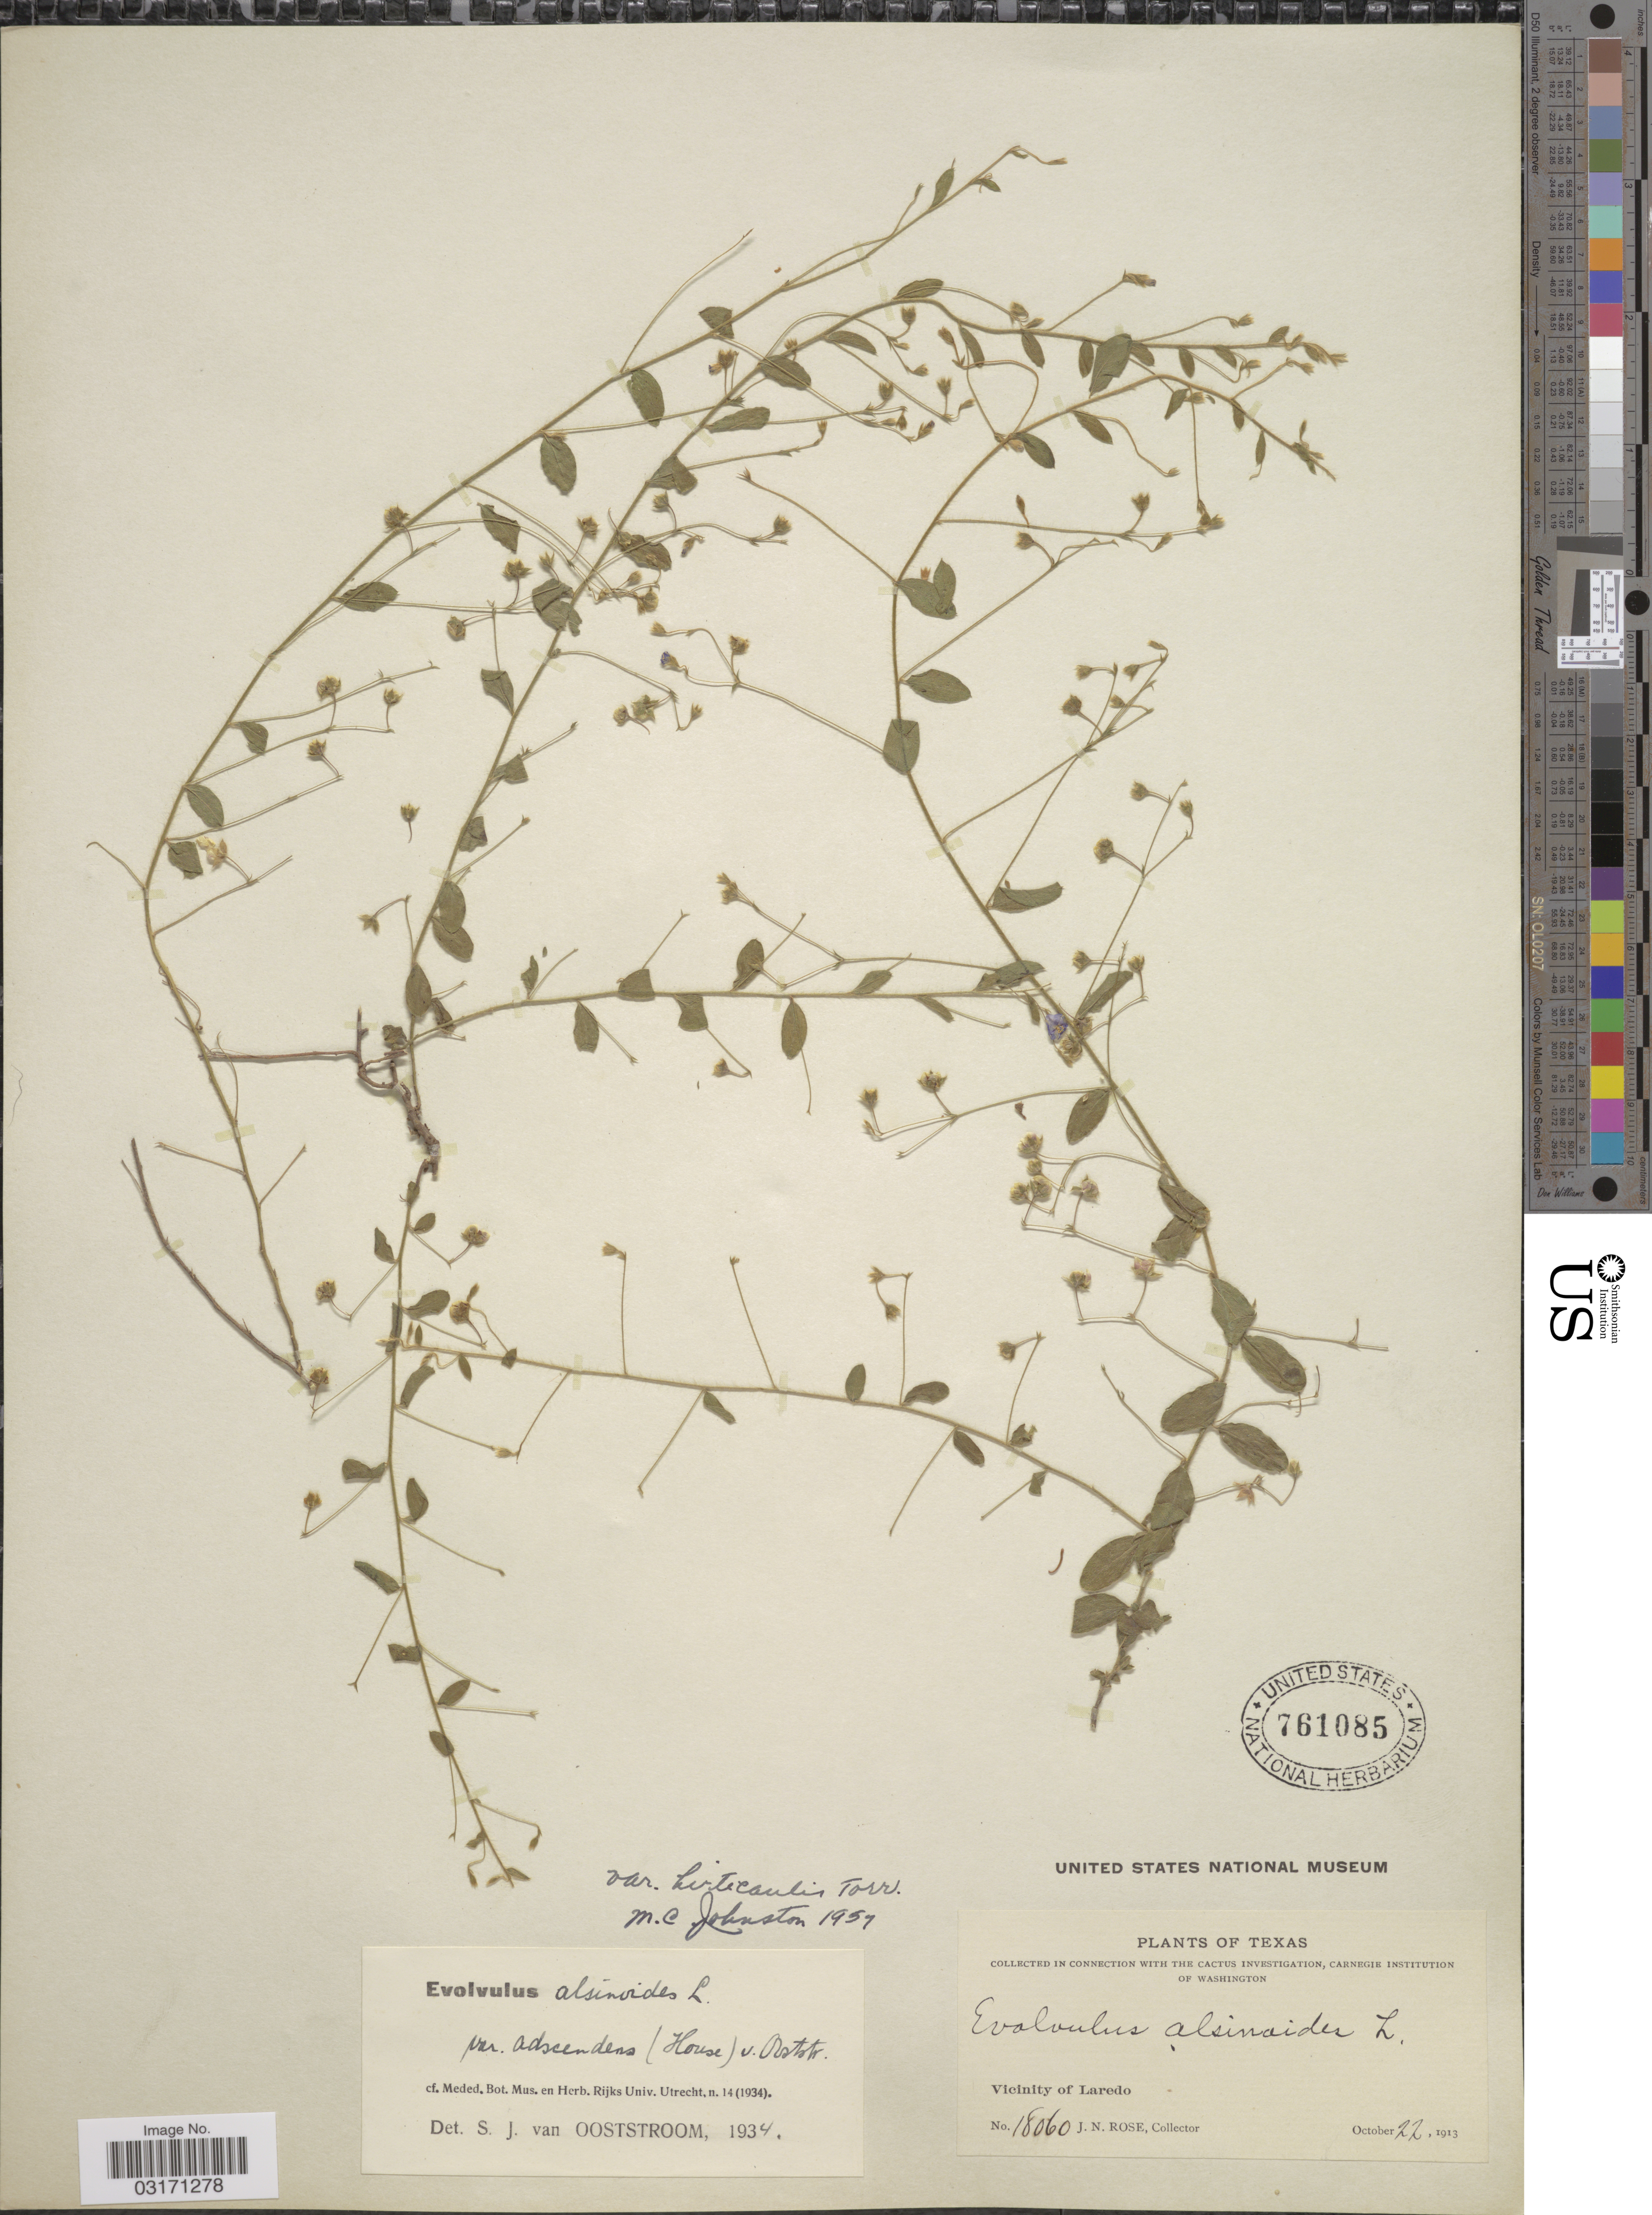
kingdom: Plantae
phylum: Tracheophyta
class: Magnoliopsida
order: Solanales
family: Convolvulaceae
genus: Evolvulus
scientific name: Evolvulus alsinoides var. hirticaulis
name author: Torr.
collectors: J. N. Rose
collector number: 18060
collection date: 1913-10-22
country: United States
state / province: Texas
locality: Vicinity of Laredo.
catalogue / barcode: US 761085